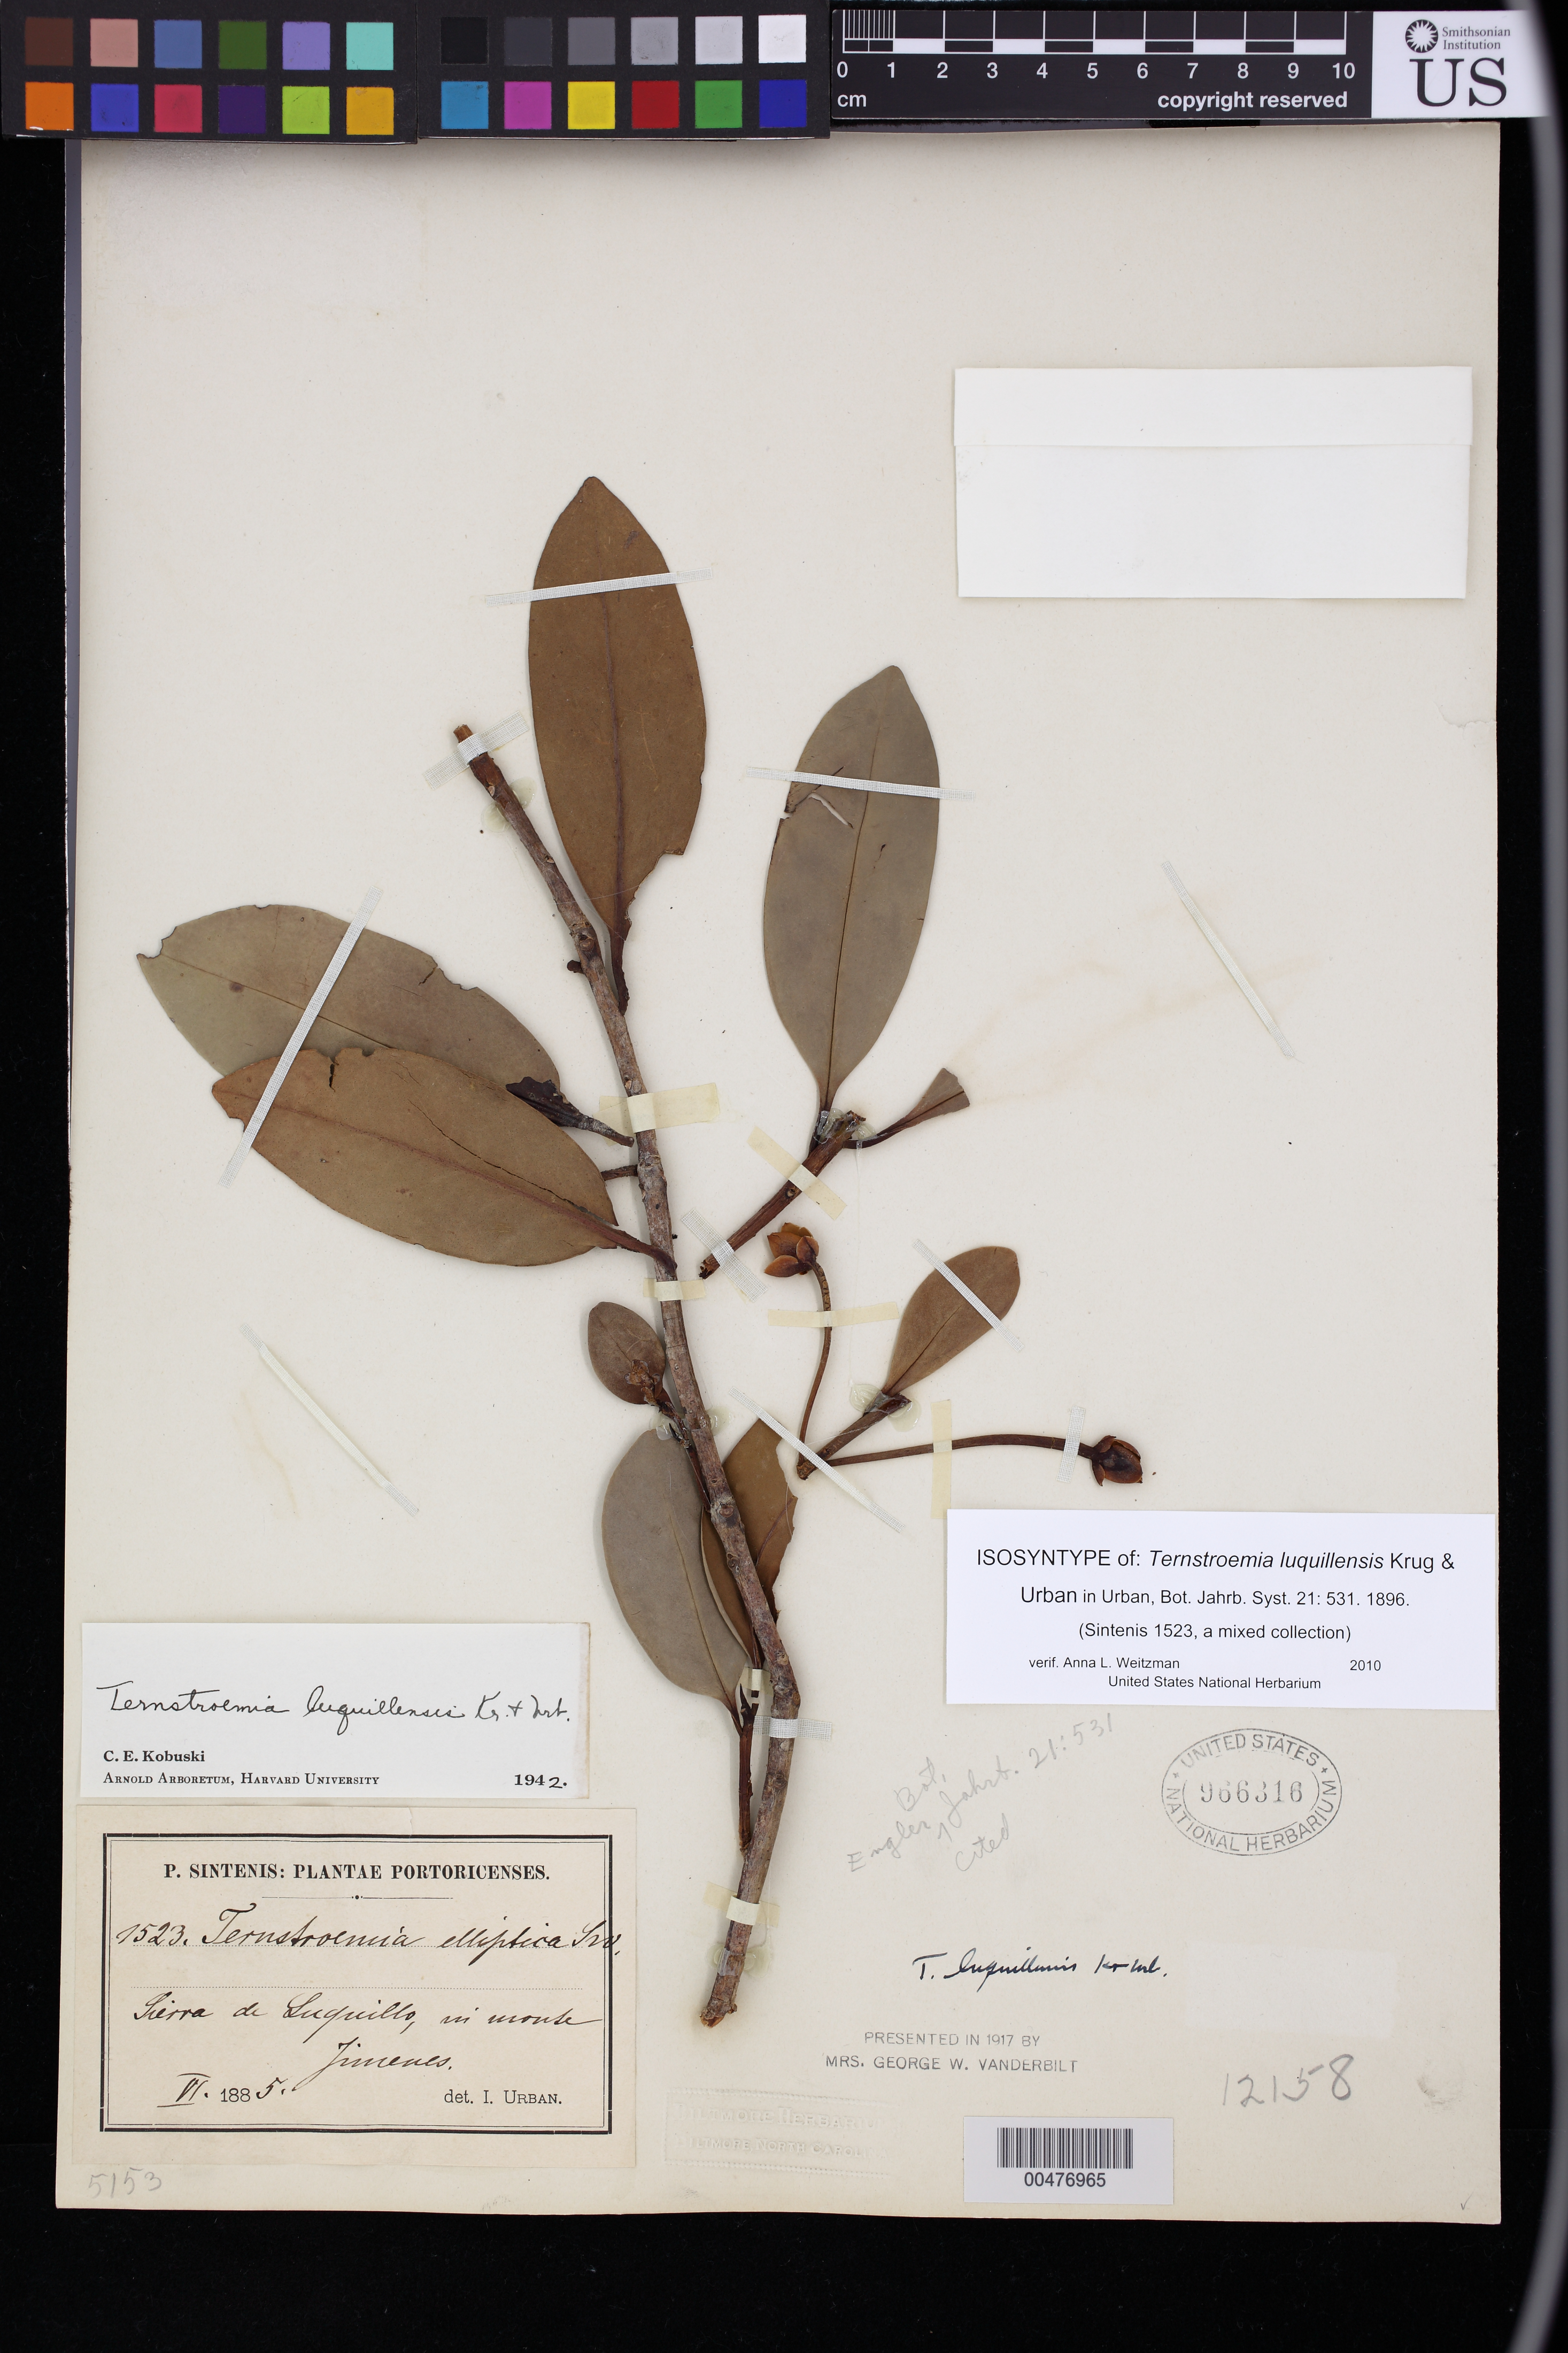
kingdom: Plantae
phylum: Tracheophyta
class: Magnoliopsida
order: Ericales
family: Pentaphylacaceae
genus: Ternstroemia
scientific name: Ternstroemia luquillensis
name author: Krug & Urb.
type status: Isosyntype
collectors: P. Sintenis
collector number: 1523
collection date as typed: Jun 1885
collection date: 1885-06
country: Puerto Rico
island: Greater Antilles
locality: Sierra de Luquillo, in monte Jimenes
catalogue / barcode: US 996316